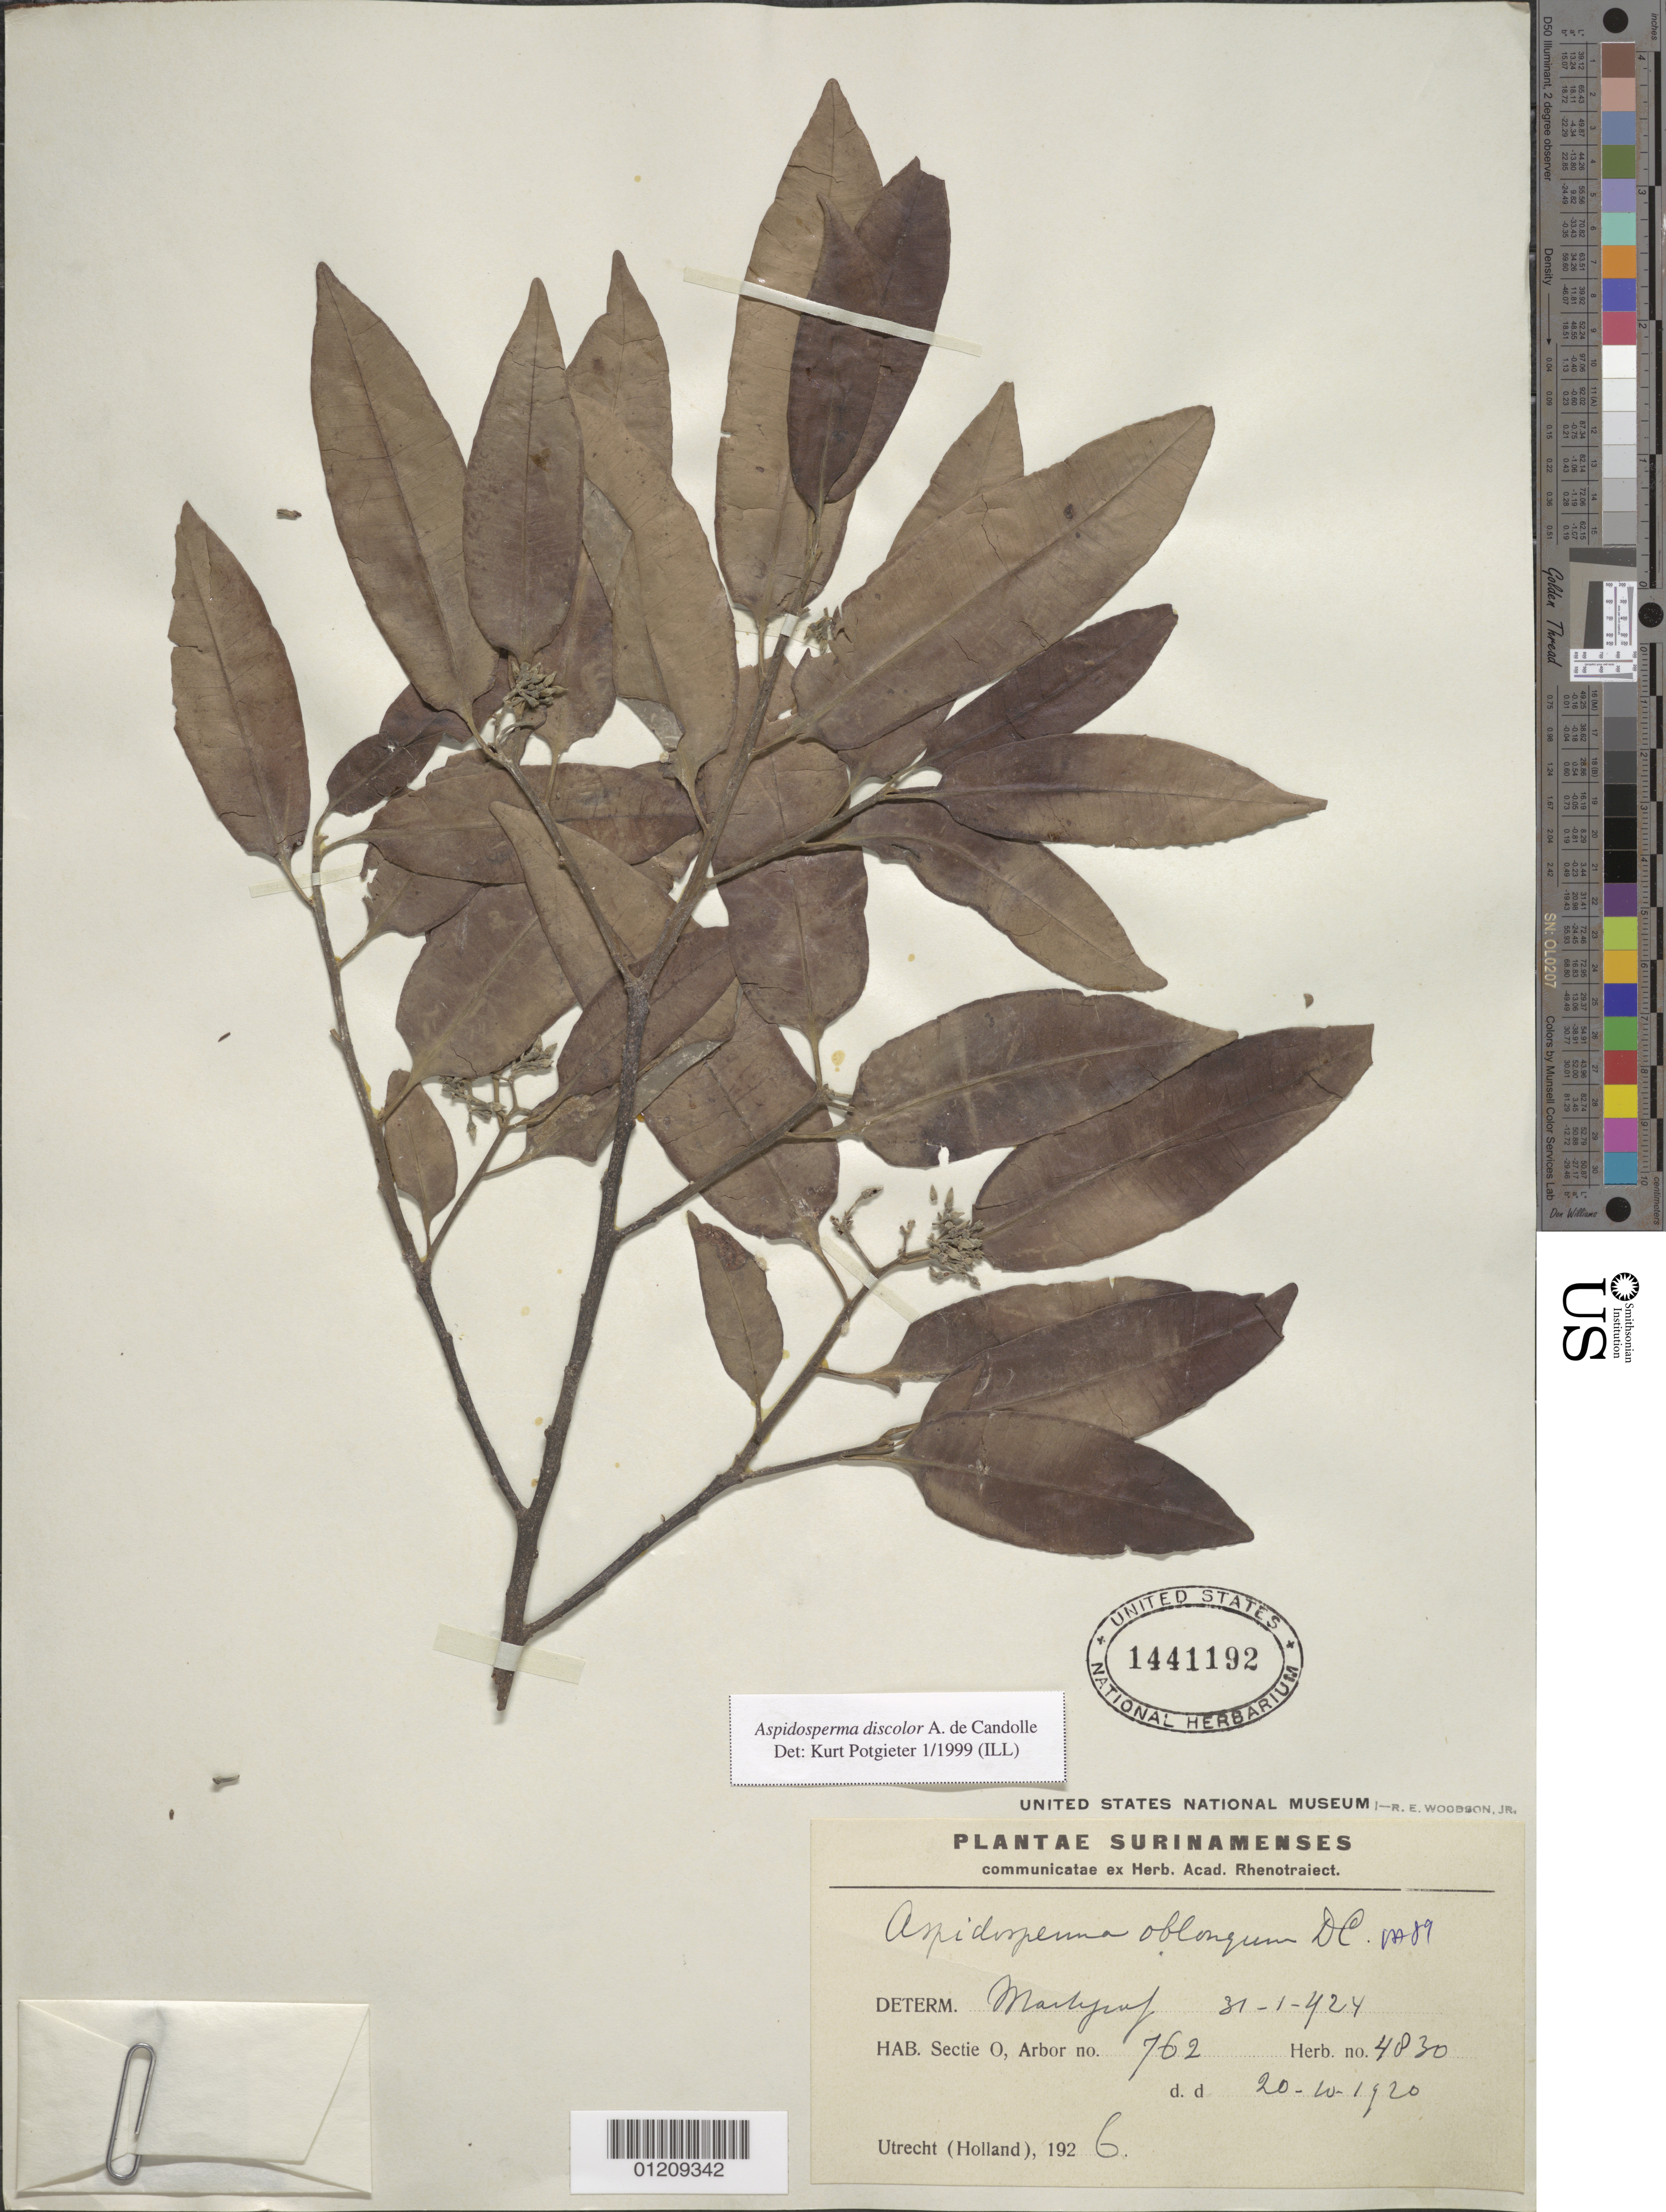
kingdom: Plantae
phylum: Tracheophyta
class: Magnoliopsida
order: Gentianales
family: Apocynaceae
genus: Aspidosperma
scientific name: Aspidosperma discolor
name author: A. DC.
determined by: Potgieter, K.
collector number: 4830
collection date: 1920-10-20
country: Suriname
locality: Sectie O, Arbor no. 762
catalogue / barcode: US 1441192